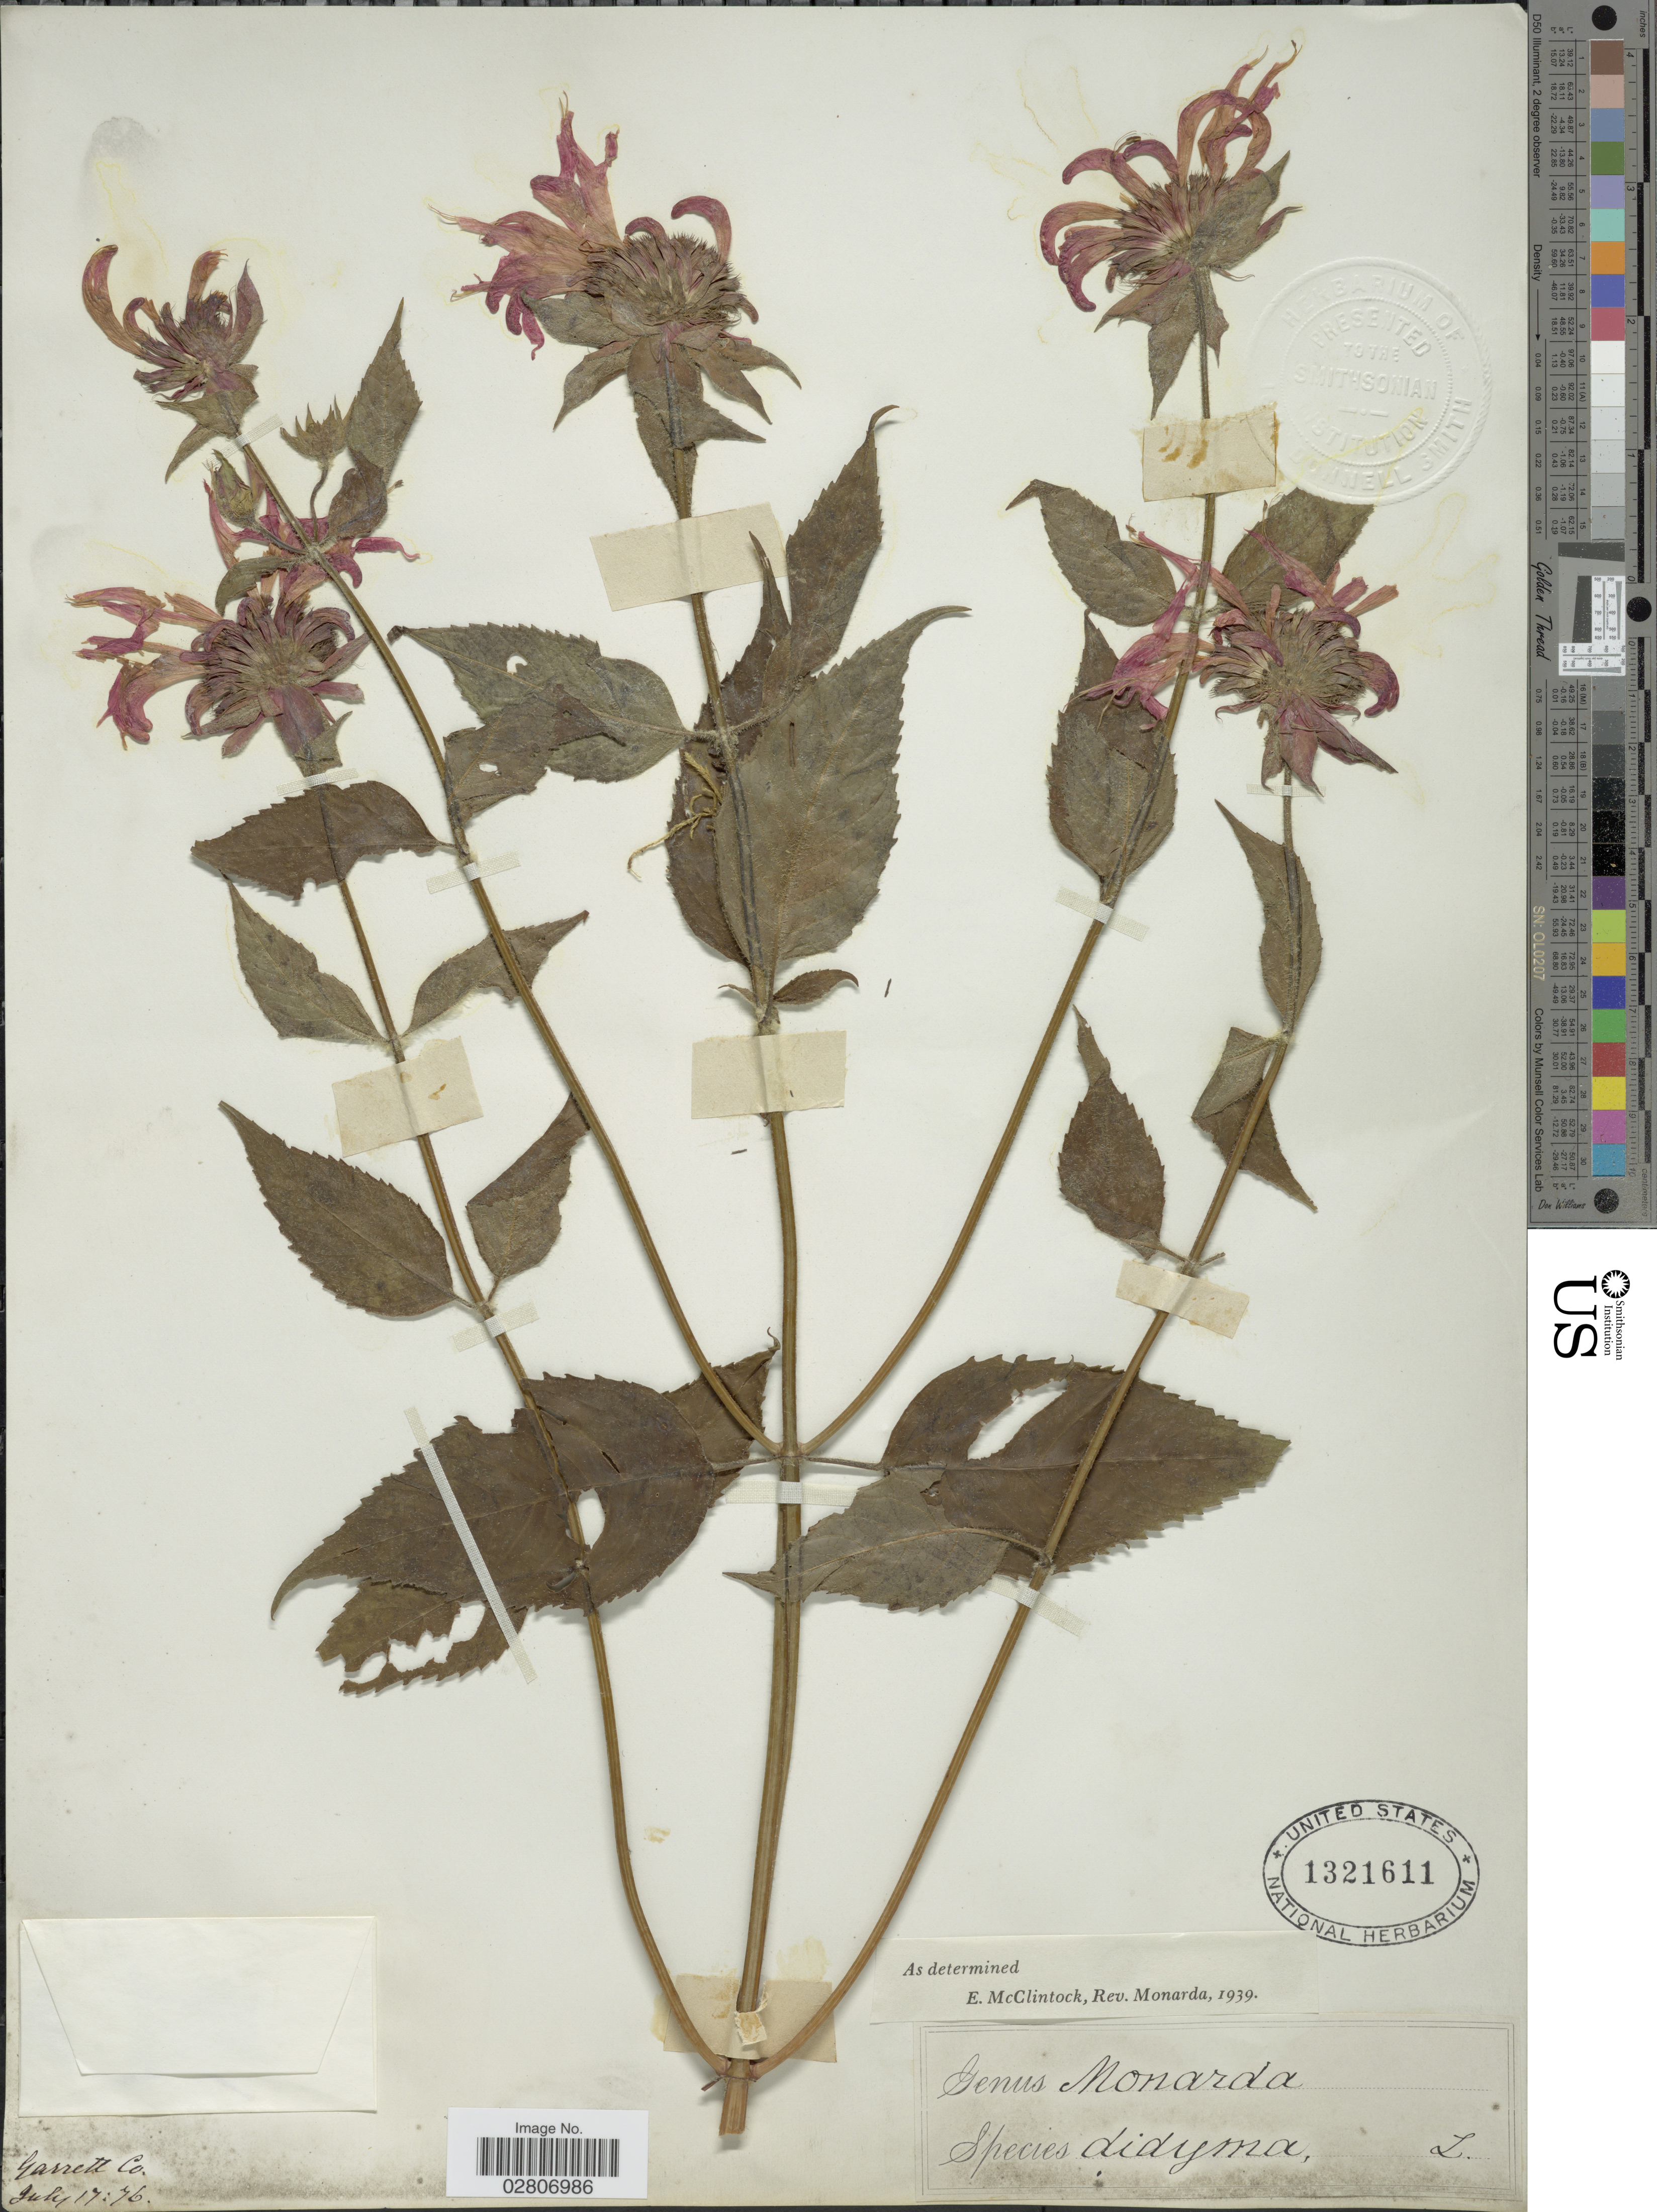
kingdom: Plantae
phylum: Tracheophyta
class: Magnoliopsida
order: Lamiales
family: Lamiaceae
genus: Monarda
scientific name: Monarda didyma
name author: L.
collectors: J. Donnell Smith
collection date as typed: Transcribed d/m/y: 17/7/76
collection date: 1876-07-17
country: United States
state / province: Maryland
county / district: Garrett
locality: Garrett Co.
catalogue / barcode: US 1321611